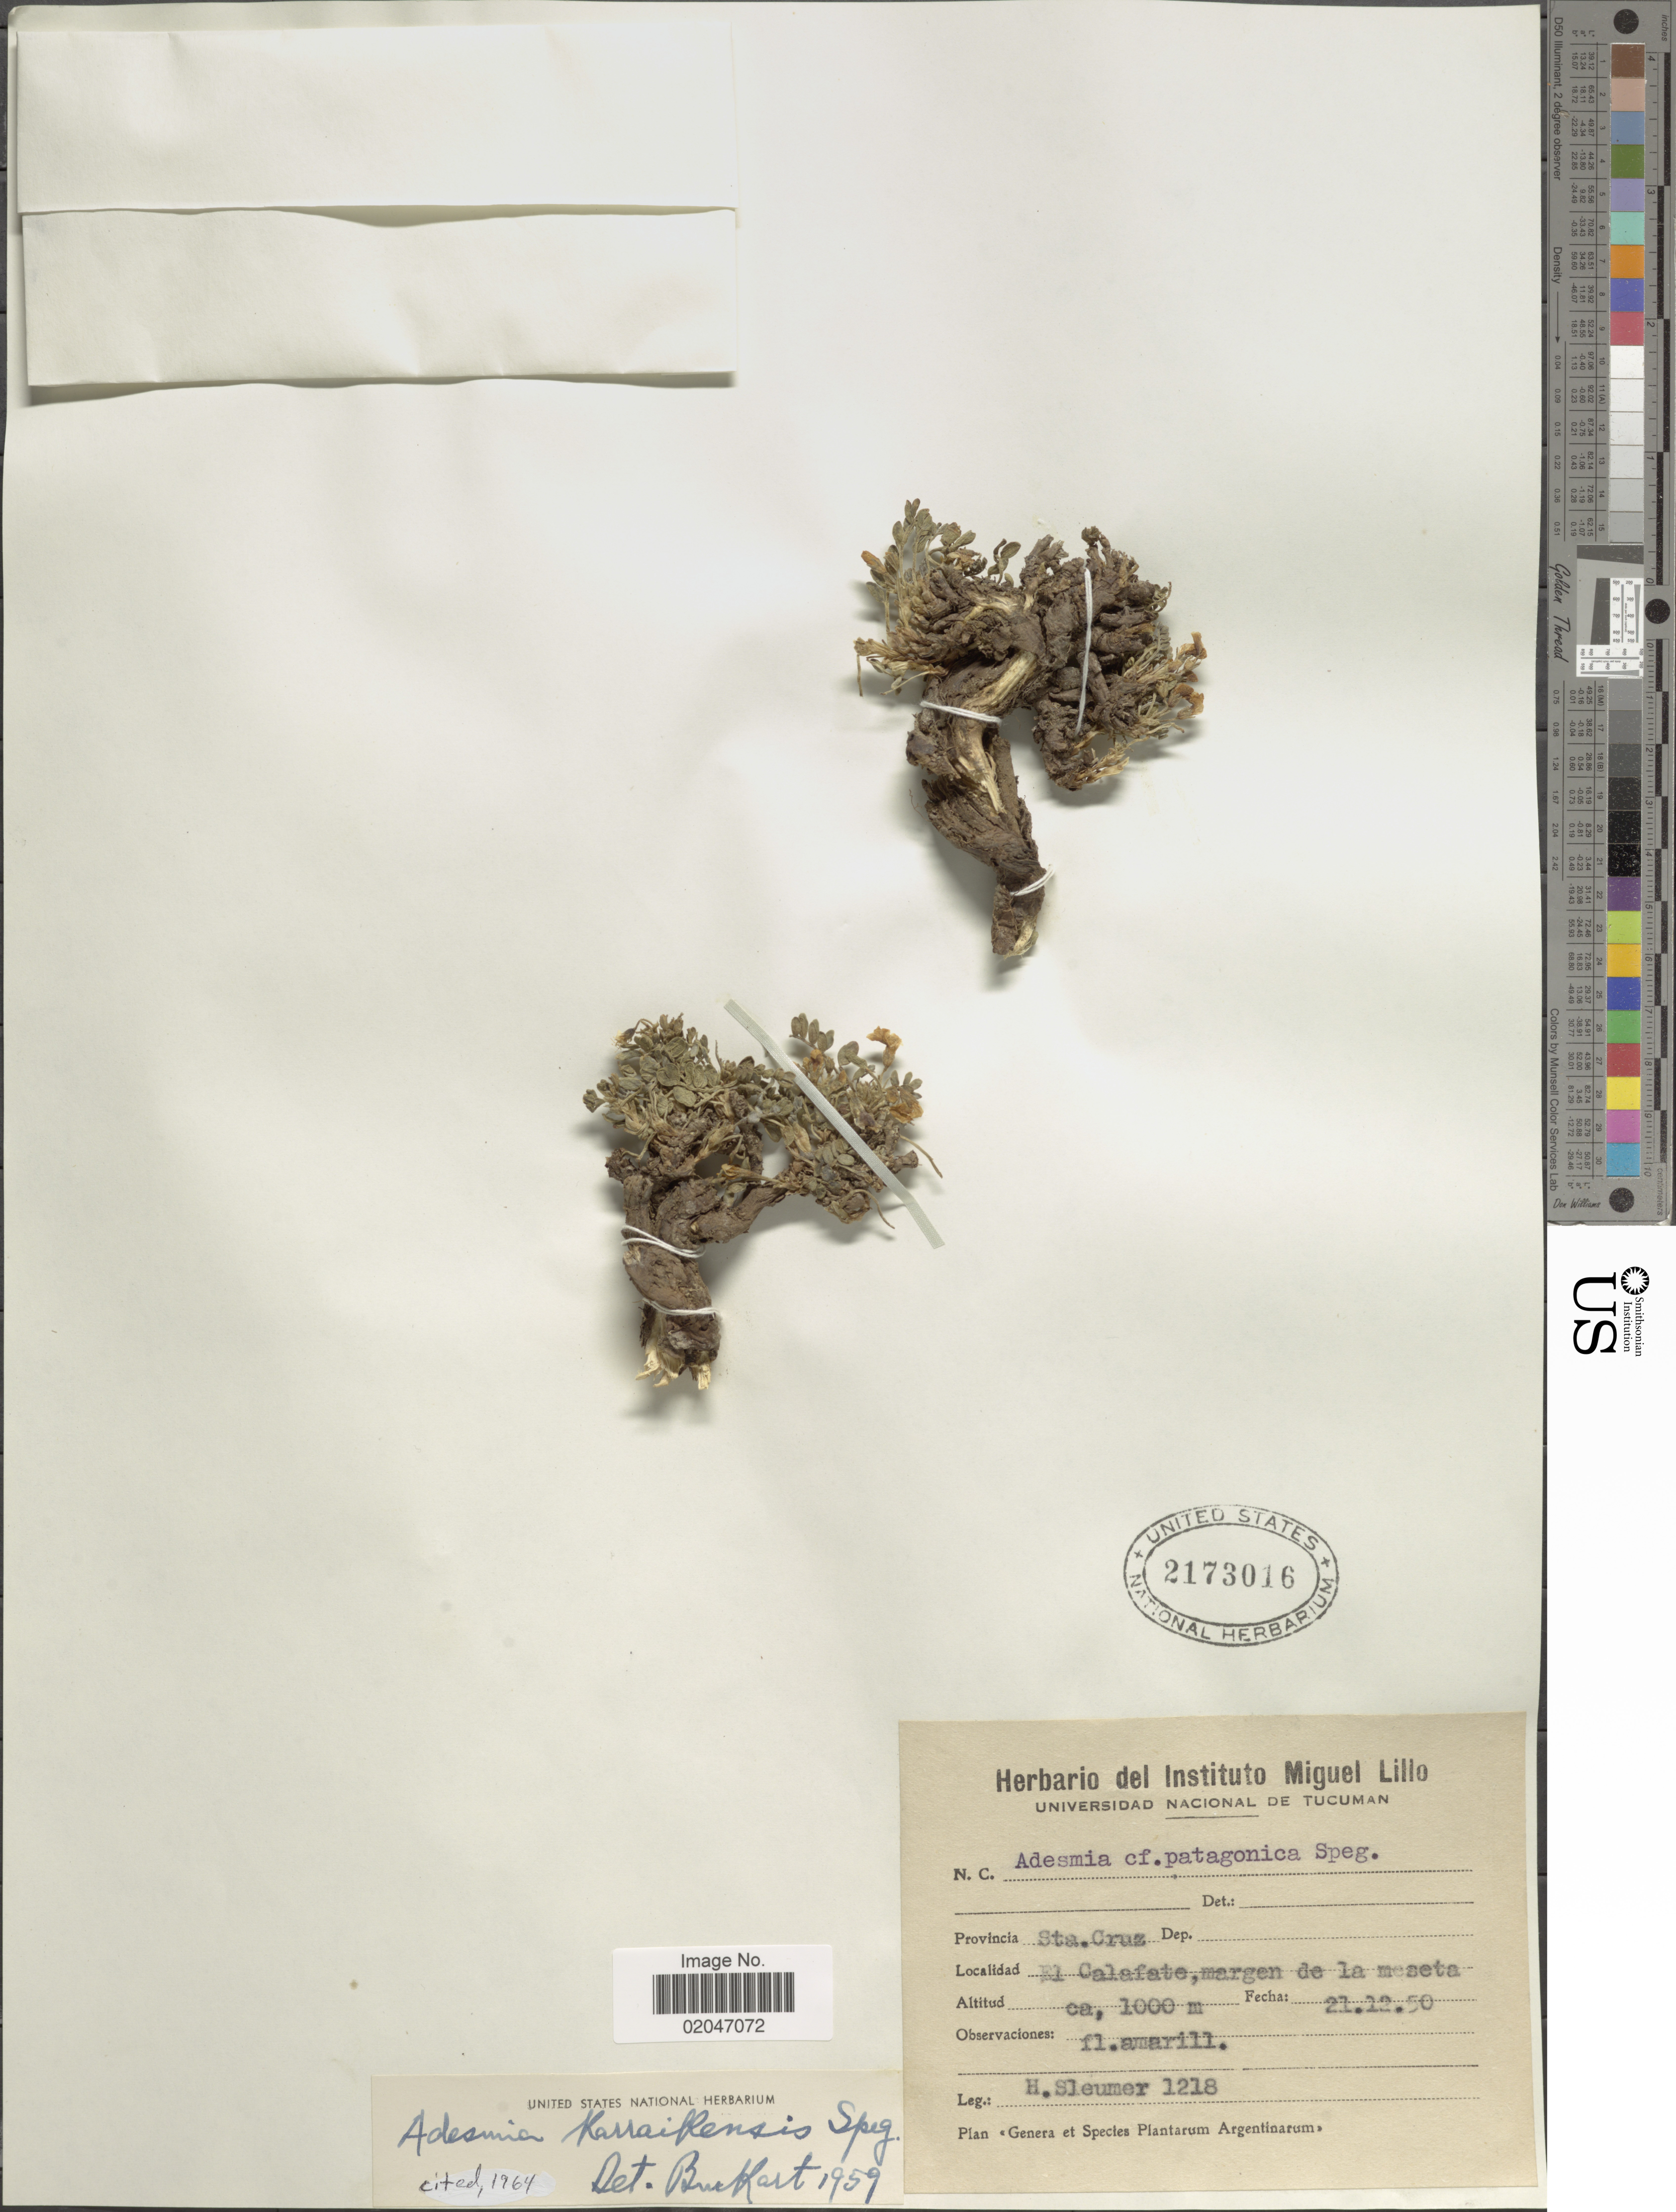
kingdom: Plantae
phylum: Tracheophyta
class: Magnoliopsida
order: Fabales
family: Fabaceae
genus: Adesmia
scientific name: Adesmia karraikensis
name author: Speg.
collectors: H. O. Sleumer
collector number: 1218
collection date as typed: Transcribed d/m/y: 21/12/50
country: Argentina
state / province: Santa Cruz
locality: El Calafate, margen de la meseta.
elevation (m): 1000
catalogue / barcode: US 2173016